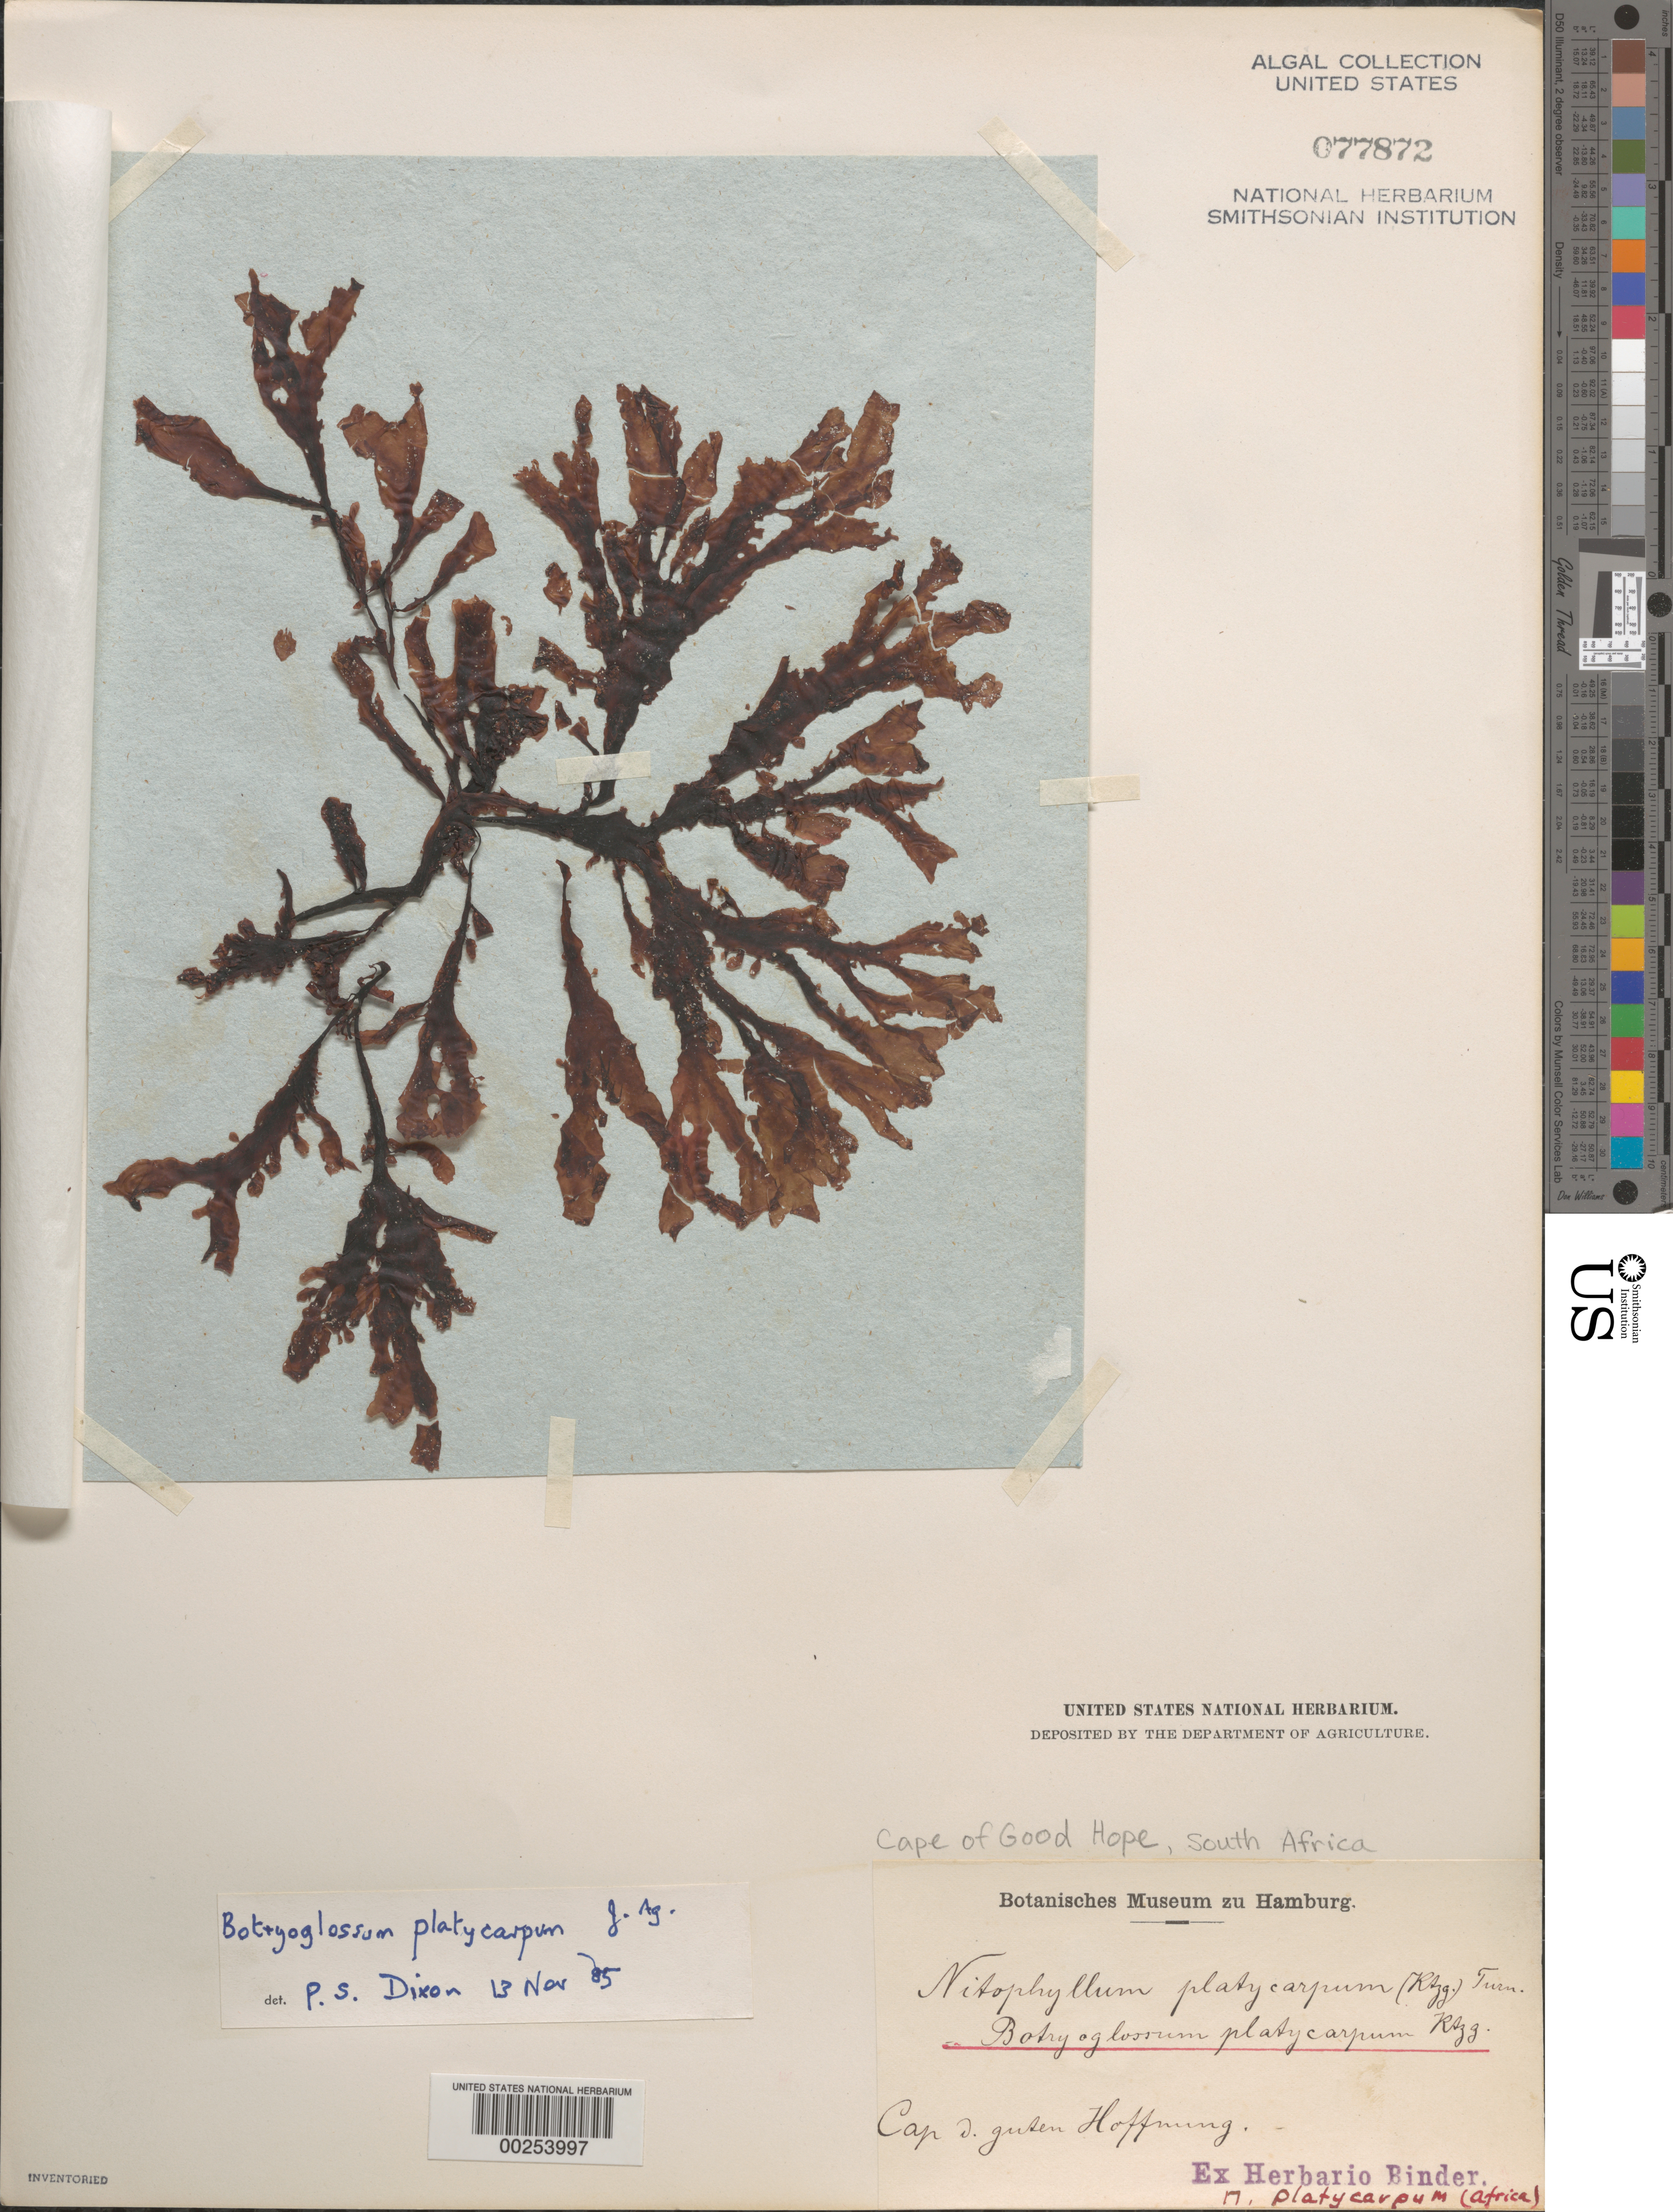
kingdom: Plantae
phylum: Rhodophyta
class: Florideophyceae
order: Ceramiales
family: Delesseriaceae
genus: Botryoglossum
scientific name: Botryoglossum platycarpum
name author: (Turner) Kütz.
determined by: Dixon, P. S.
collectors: F. Binder (herbarium)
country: South Africa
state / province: Western Cape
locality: Cape of Good Hope (Cap d. guten Hoffnung)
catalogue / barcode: US 77872